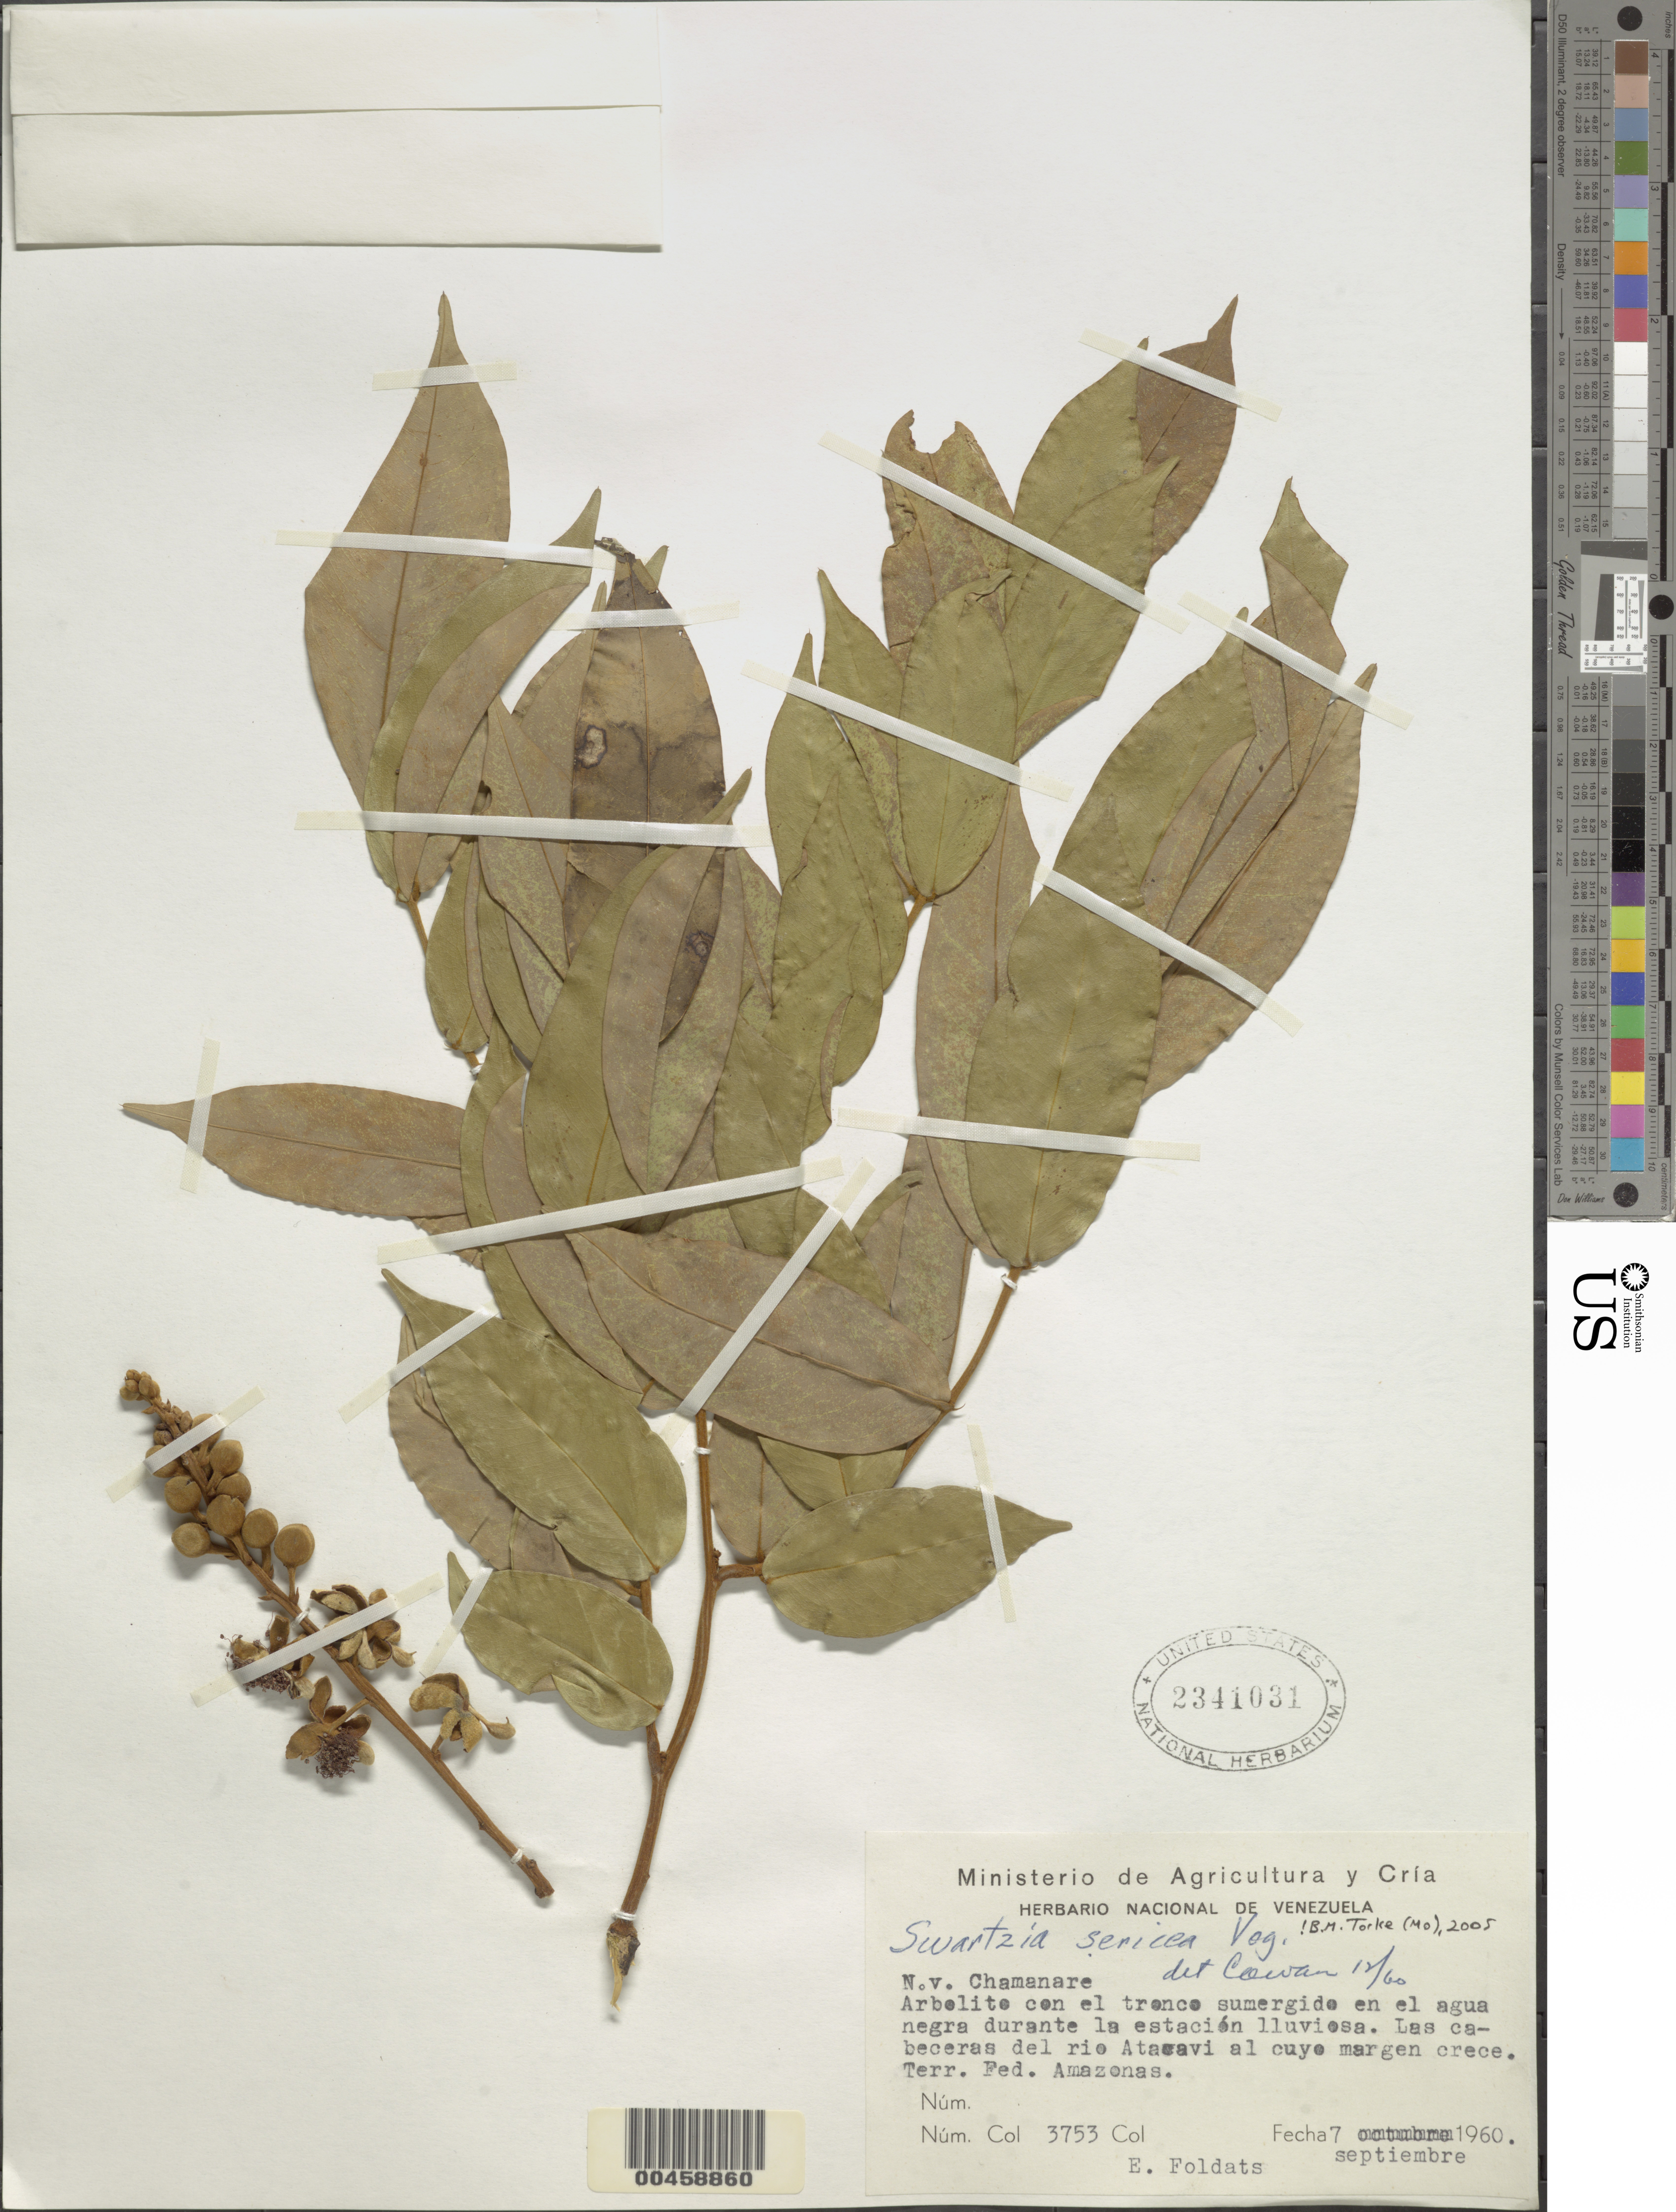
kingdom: Plantae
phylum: Tracheophyta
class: Magnoliopsida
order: Fabales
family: Fabaceae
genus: Swartzia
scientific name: Swartzia sericea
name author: Vogel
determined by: Cowan, R. S.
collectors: E. Foldats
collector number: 3753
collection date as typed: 07 Sep 1960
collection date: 1960-09-07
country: Venezuela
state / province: Amazonas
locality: Las cabeceras del rio atacavi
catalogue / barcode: US 2341031